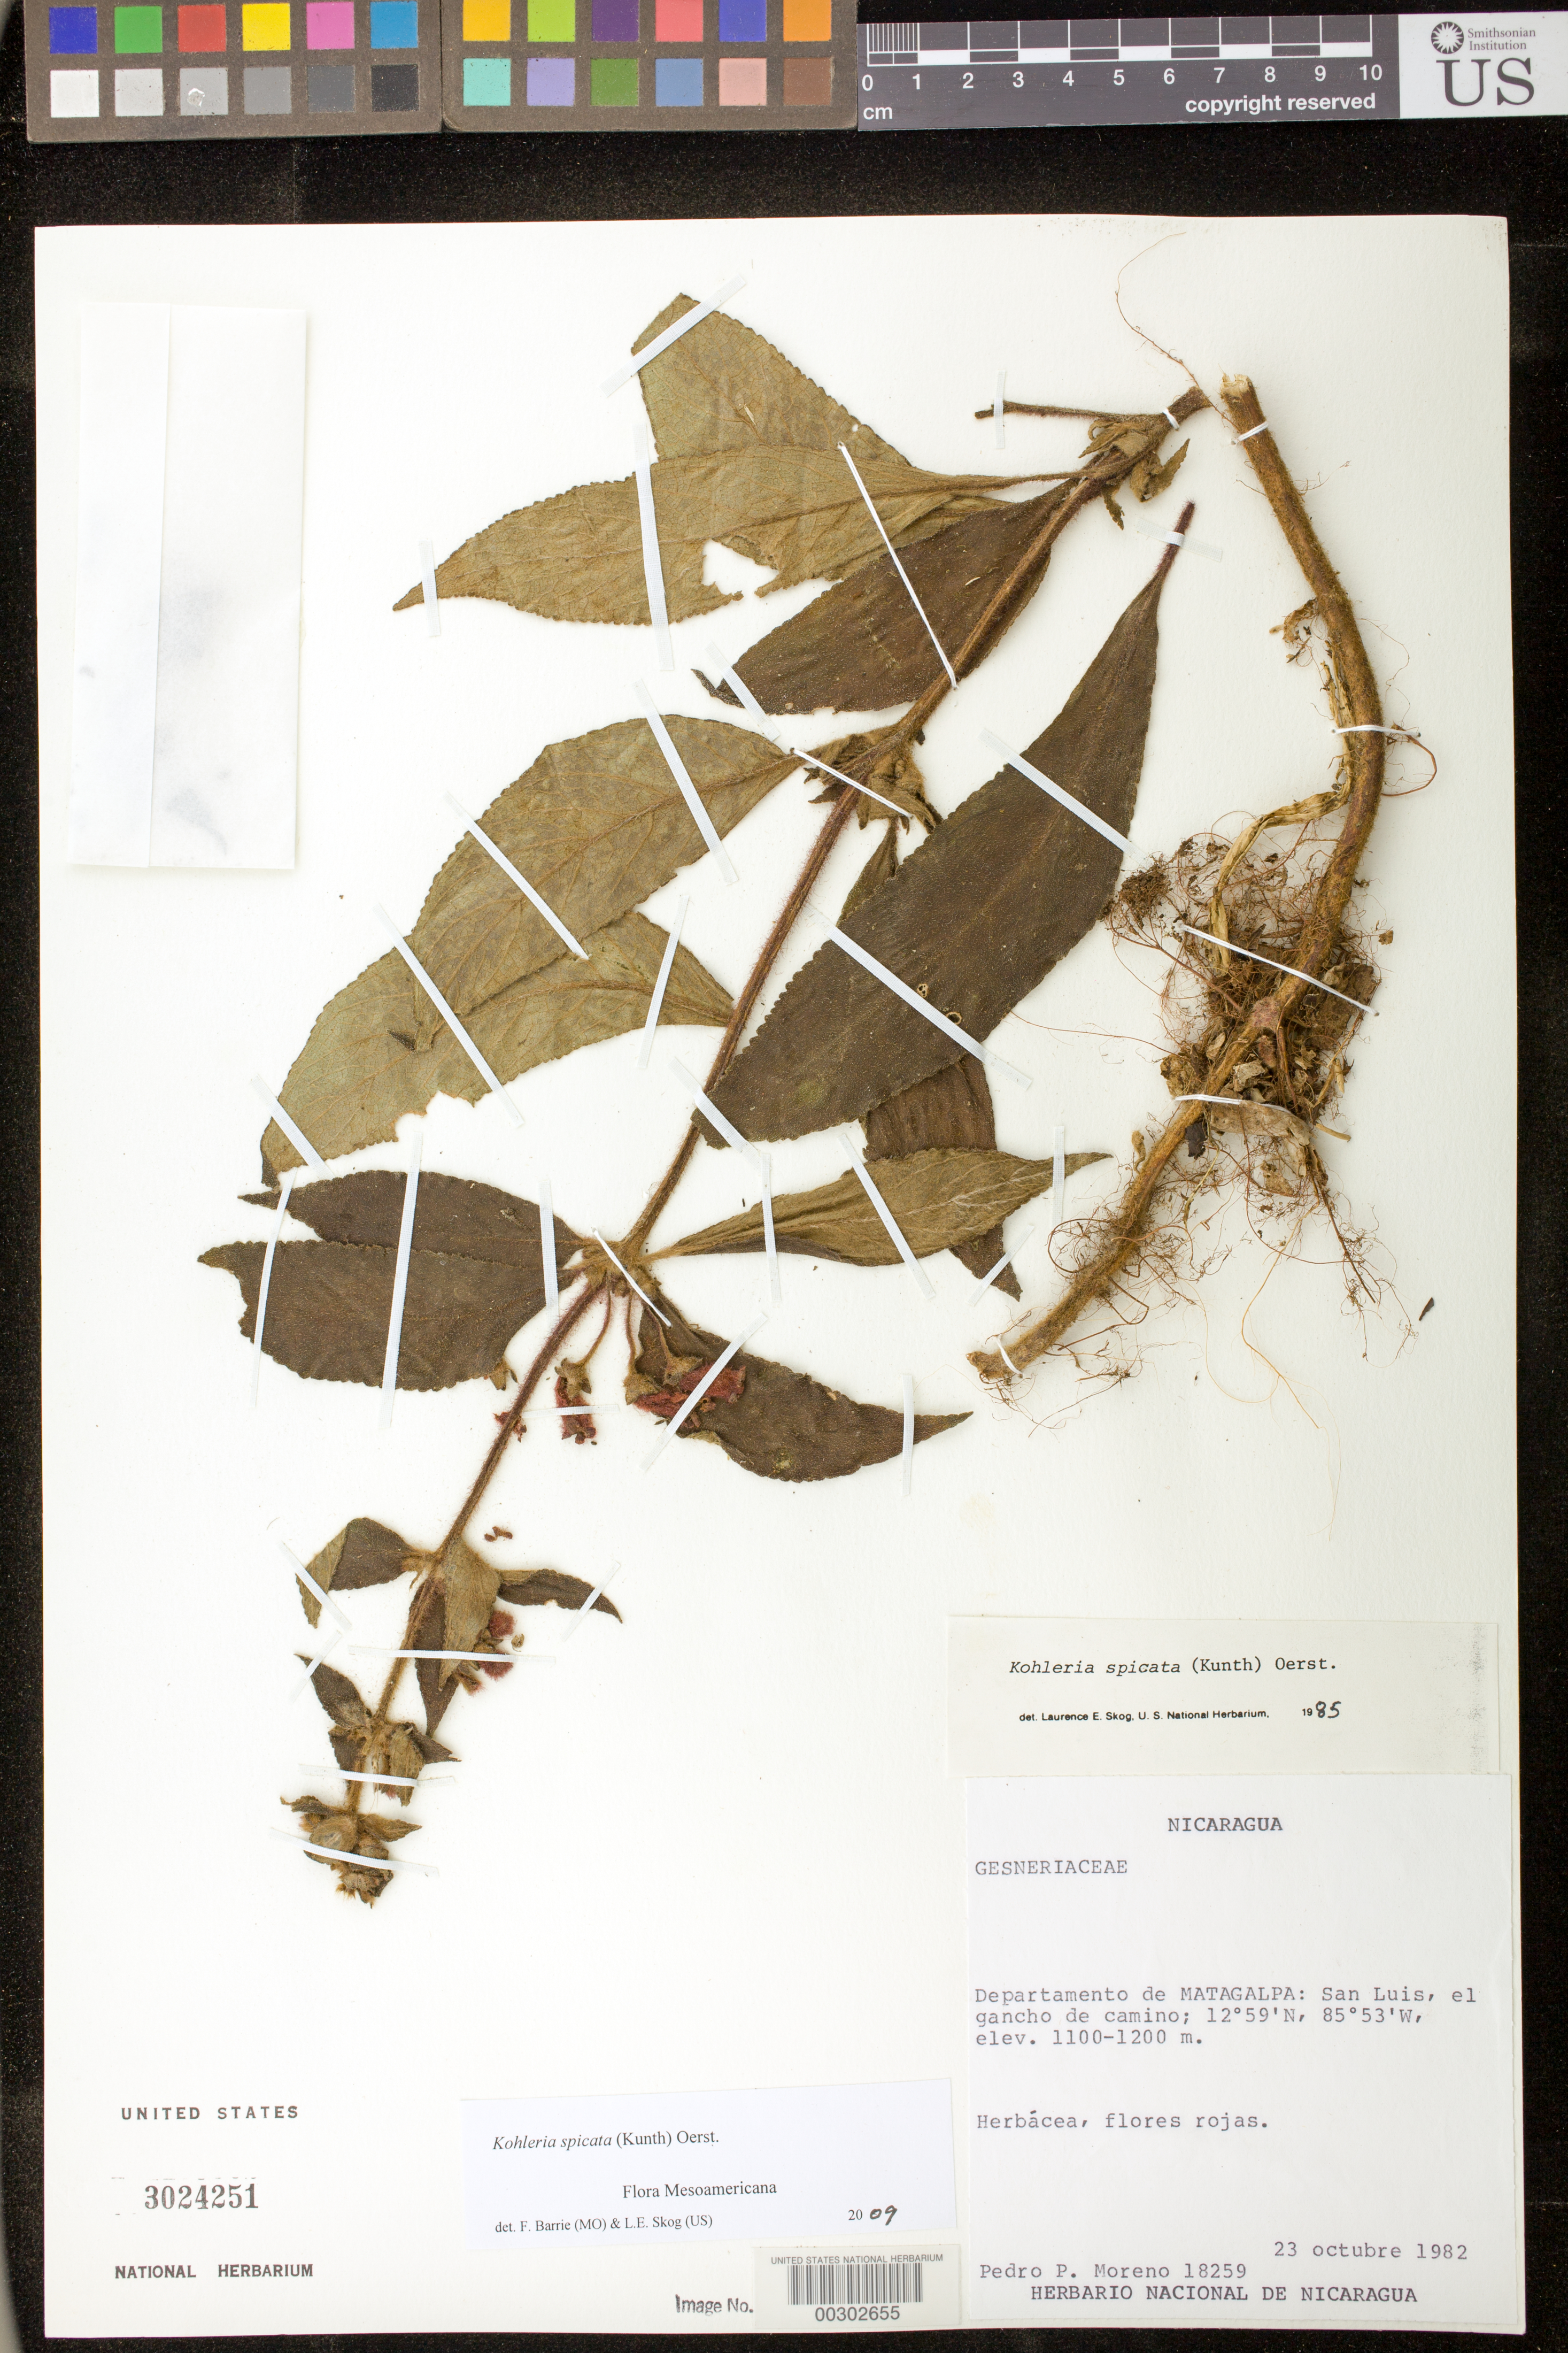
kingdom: Plantae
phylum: Tracheophyta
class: Magnoliopsida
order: Lamiales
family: Gesneriaceae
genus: Kohleria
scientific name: Kohleria spicata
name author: (Kunth) Oerst.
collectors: P. Moreno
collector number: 18259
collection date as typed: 23 Oct 1982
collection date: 1982-10-23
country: Nicaragua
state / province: Matagalpa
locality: San Luis, El Gancho de Camino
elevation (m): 1100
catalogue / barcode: US 3024251